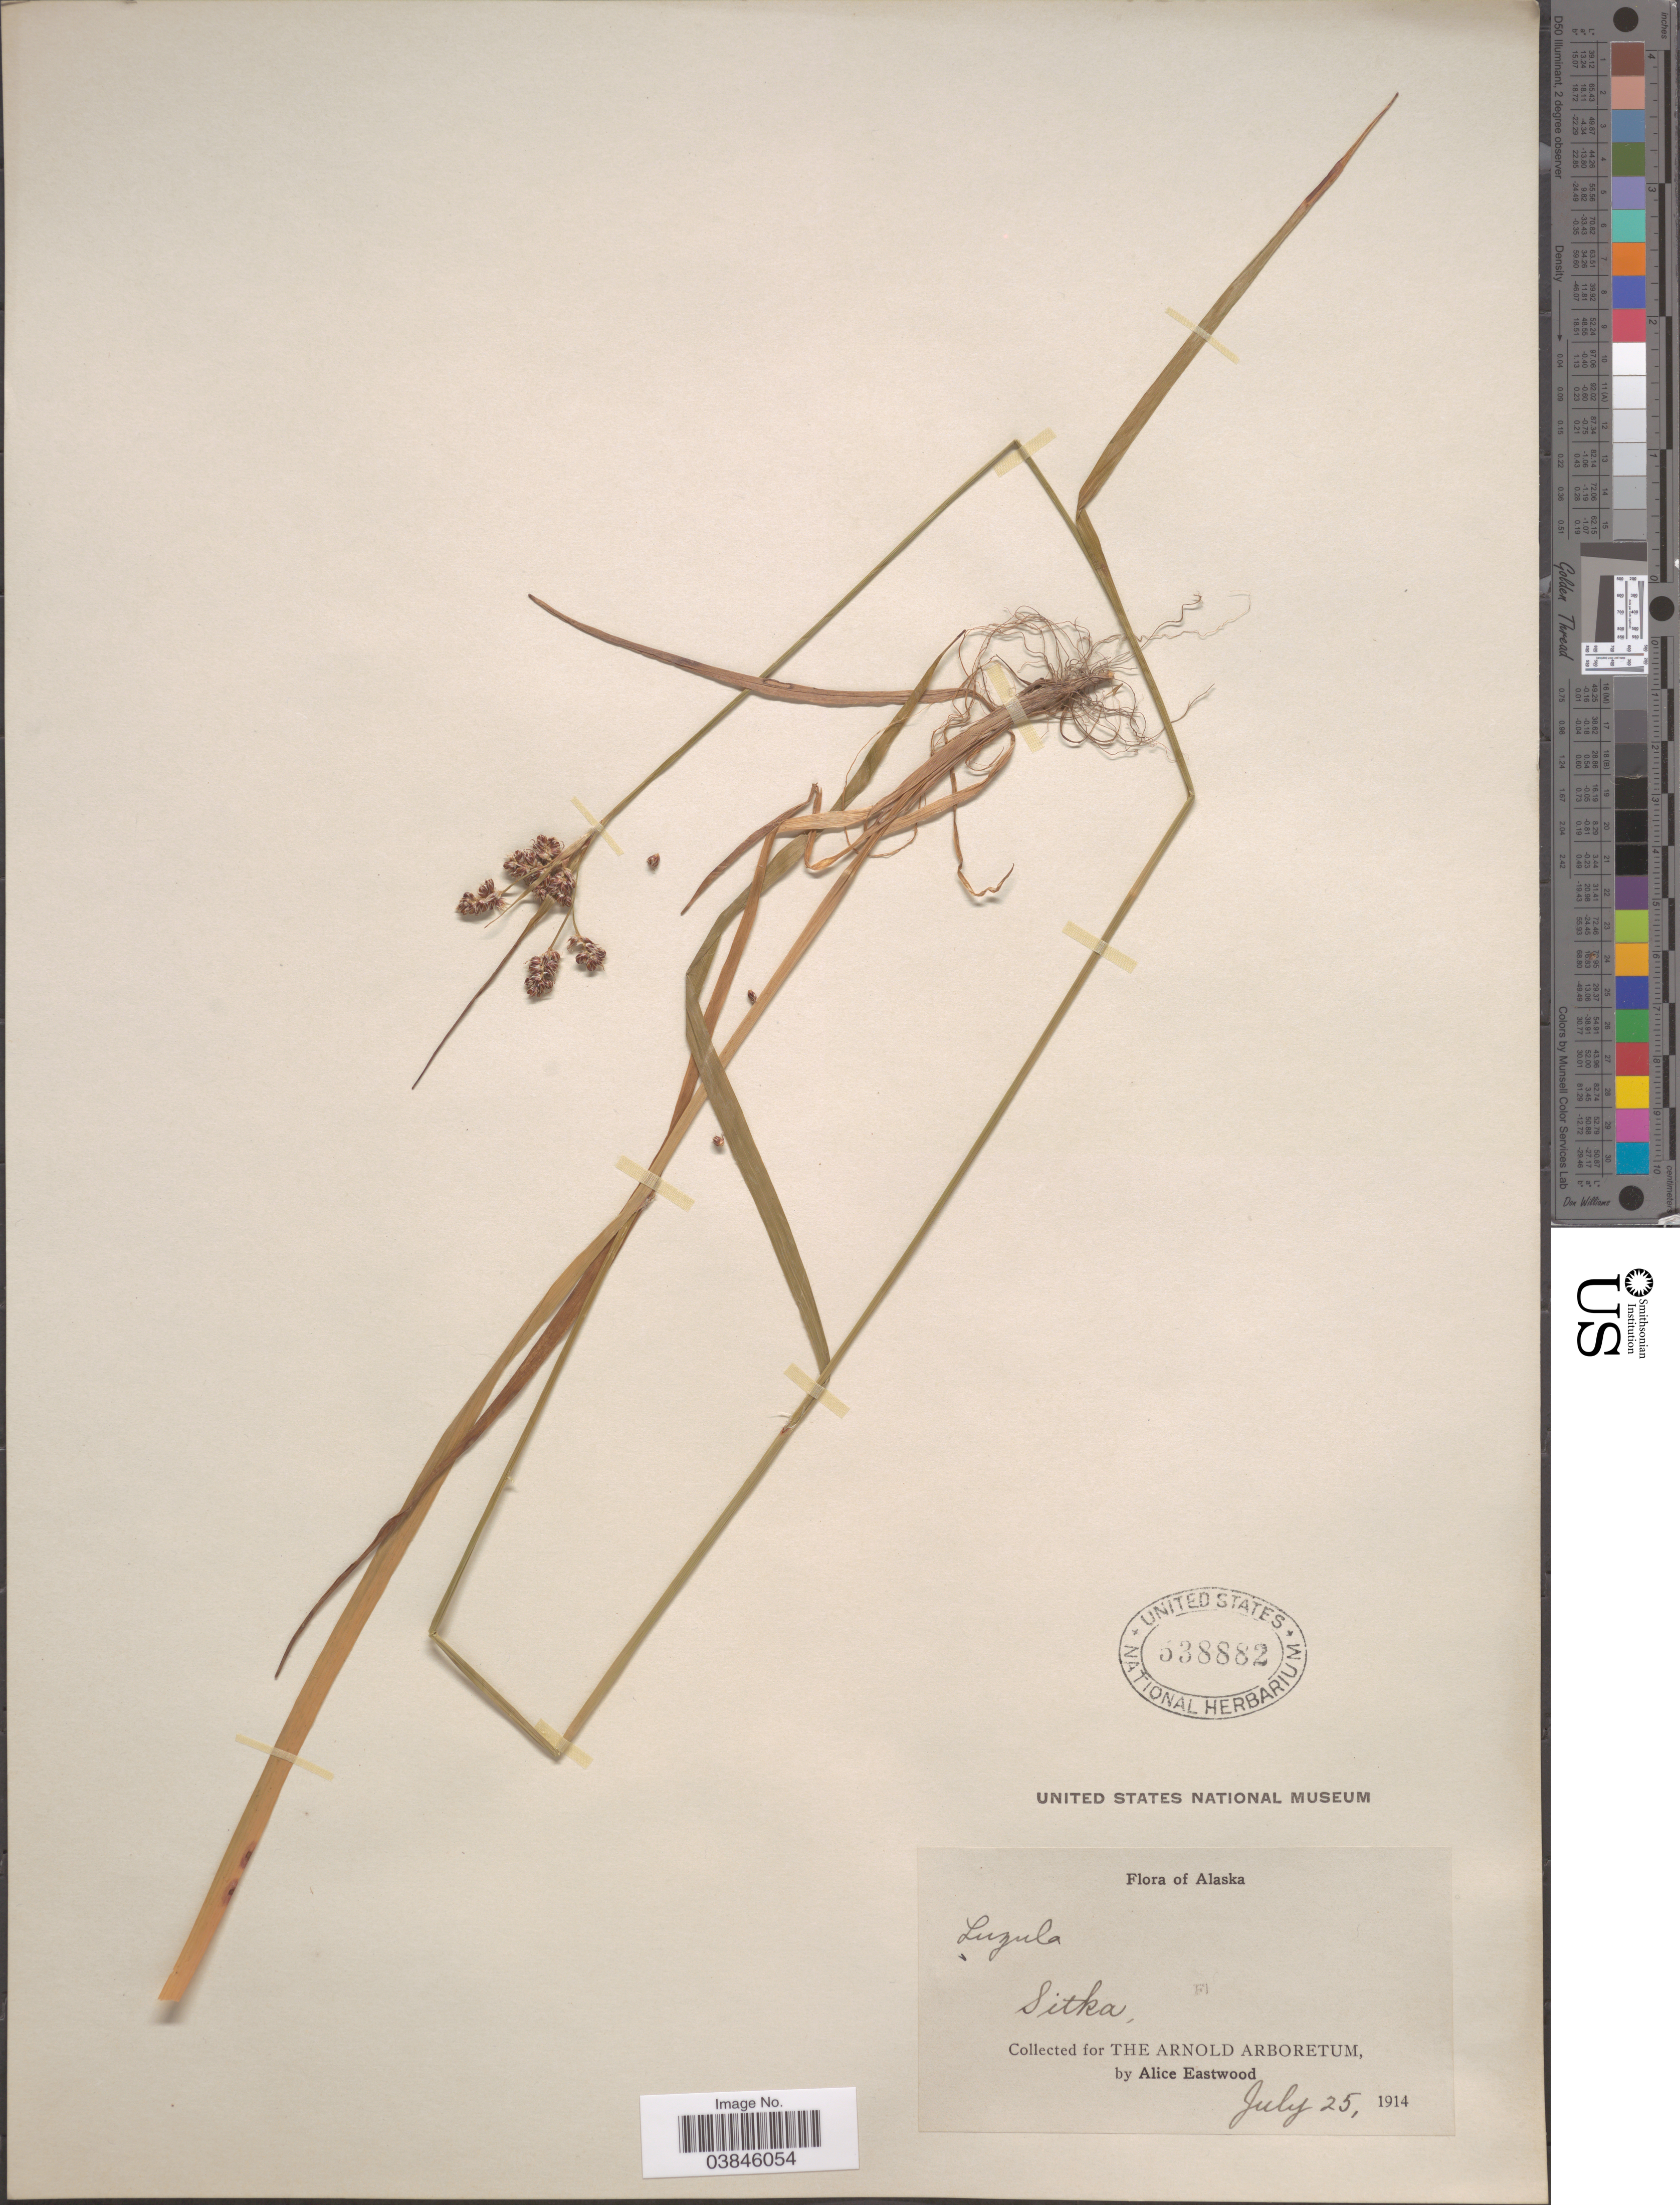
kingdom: Plantae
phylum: Tracheophyta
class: Liliopsida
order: Poales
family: Juncaceae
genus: Luzula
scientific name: Luzula multiflora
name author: (Ehrh.) Lej.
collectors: A. Eastwood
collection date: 1914-07-25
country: United States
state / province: Alaska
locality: Sitka.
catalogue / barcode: US 528882